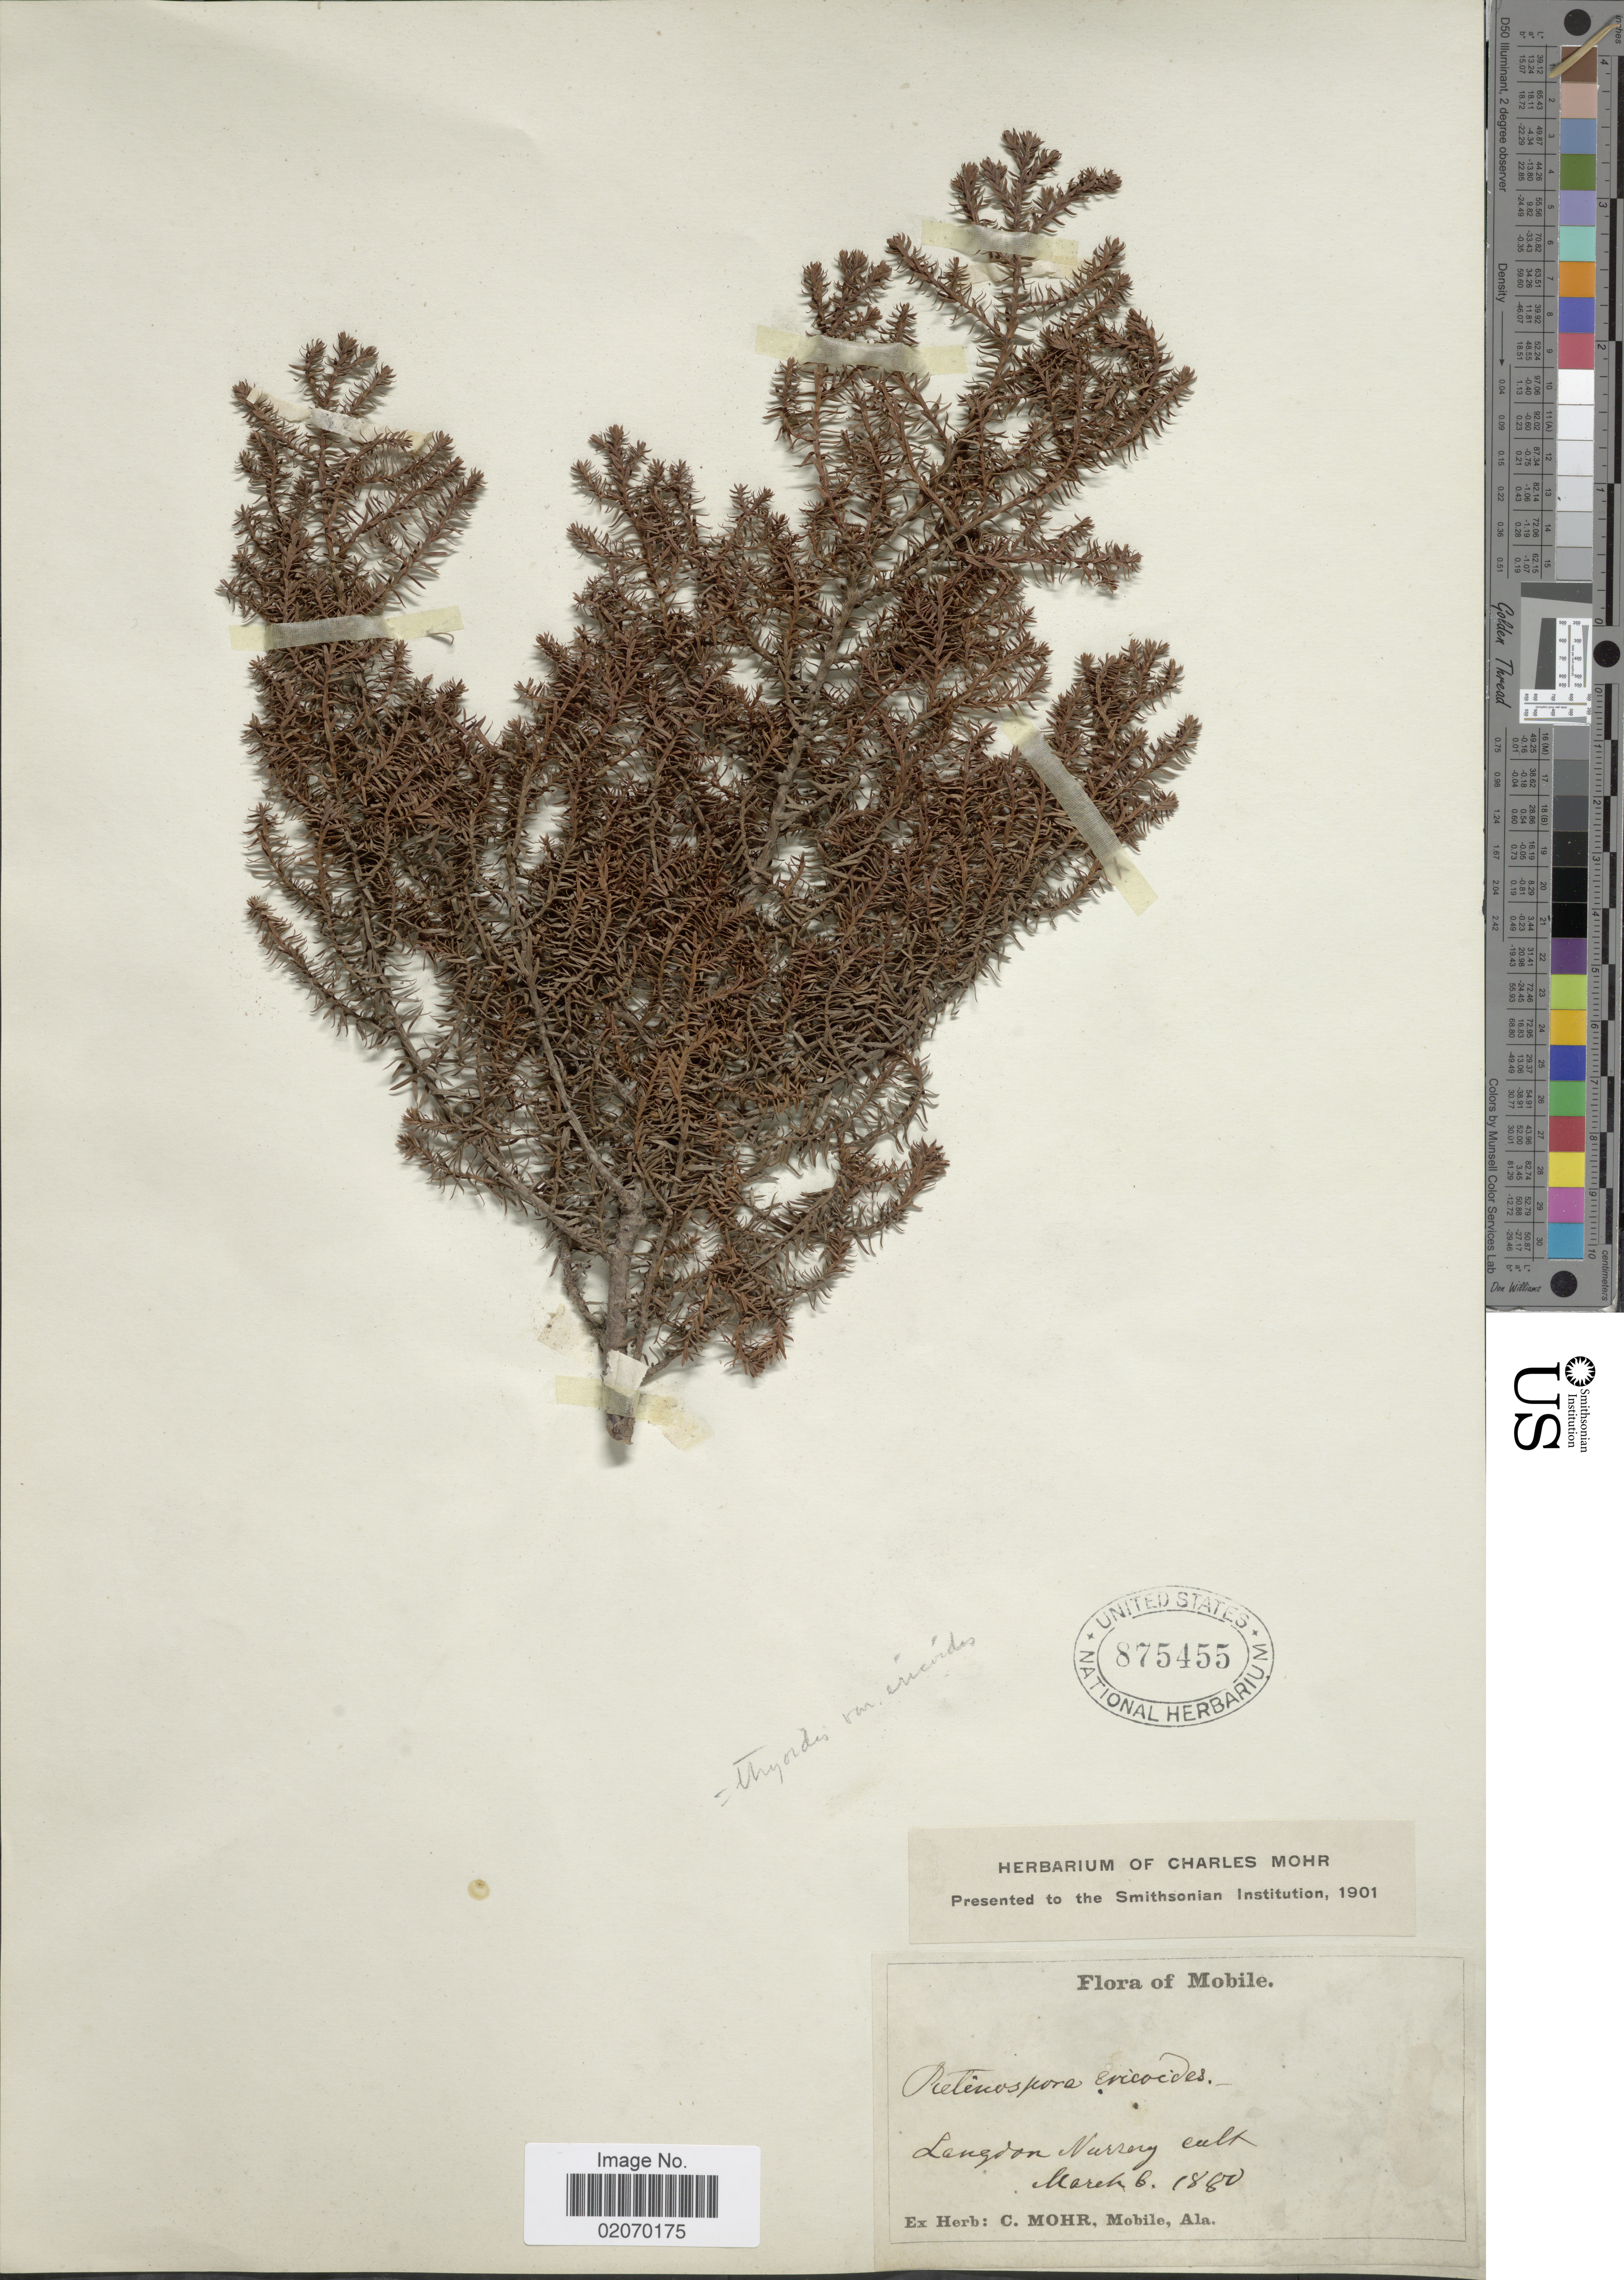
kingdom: Plantae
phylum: Tracheophyta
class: Pinopsida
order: Pinales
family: Cupressaceae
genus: Chamaecyparis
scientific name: Chamaecyparis ericoides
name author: Carrière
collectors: ex herb. C. Mohr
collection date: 1880-03-06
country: United States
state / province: Alabama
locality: Mobile, Landon Nursery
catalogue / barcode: US 875455